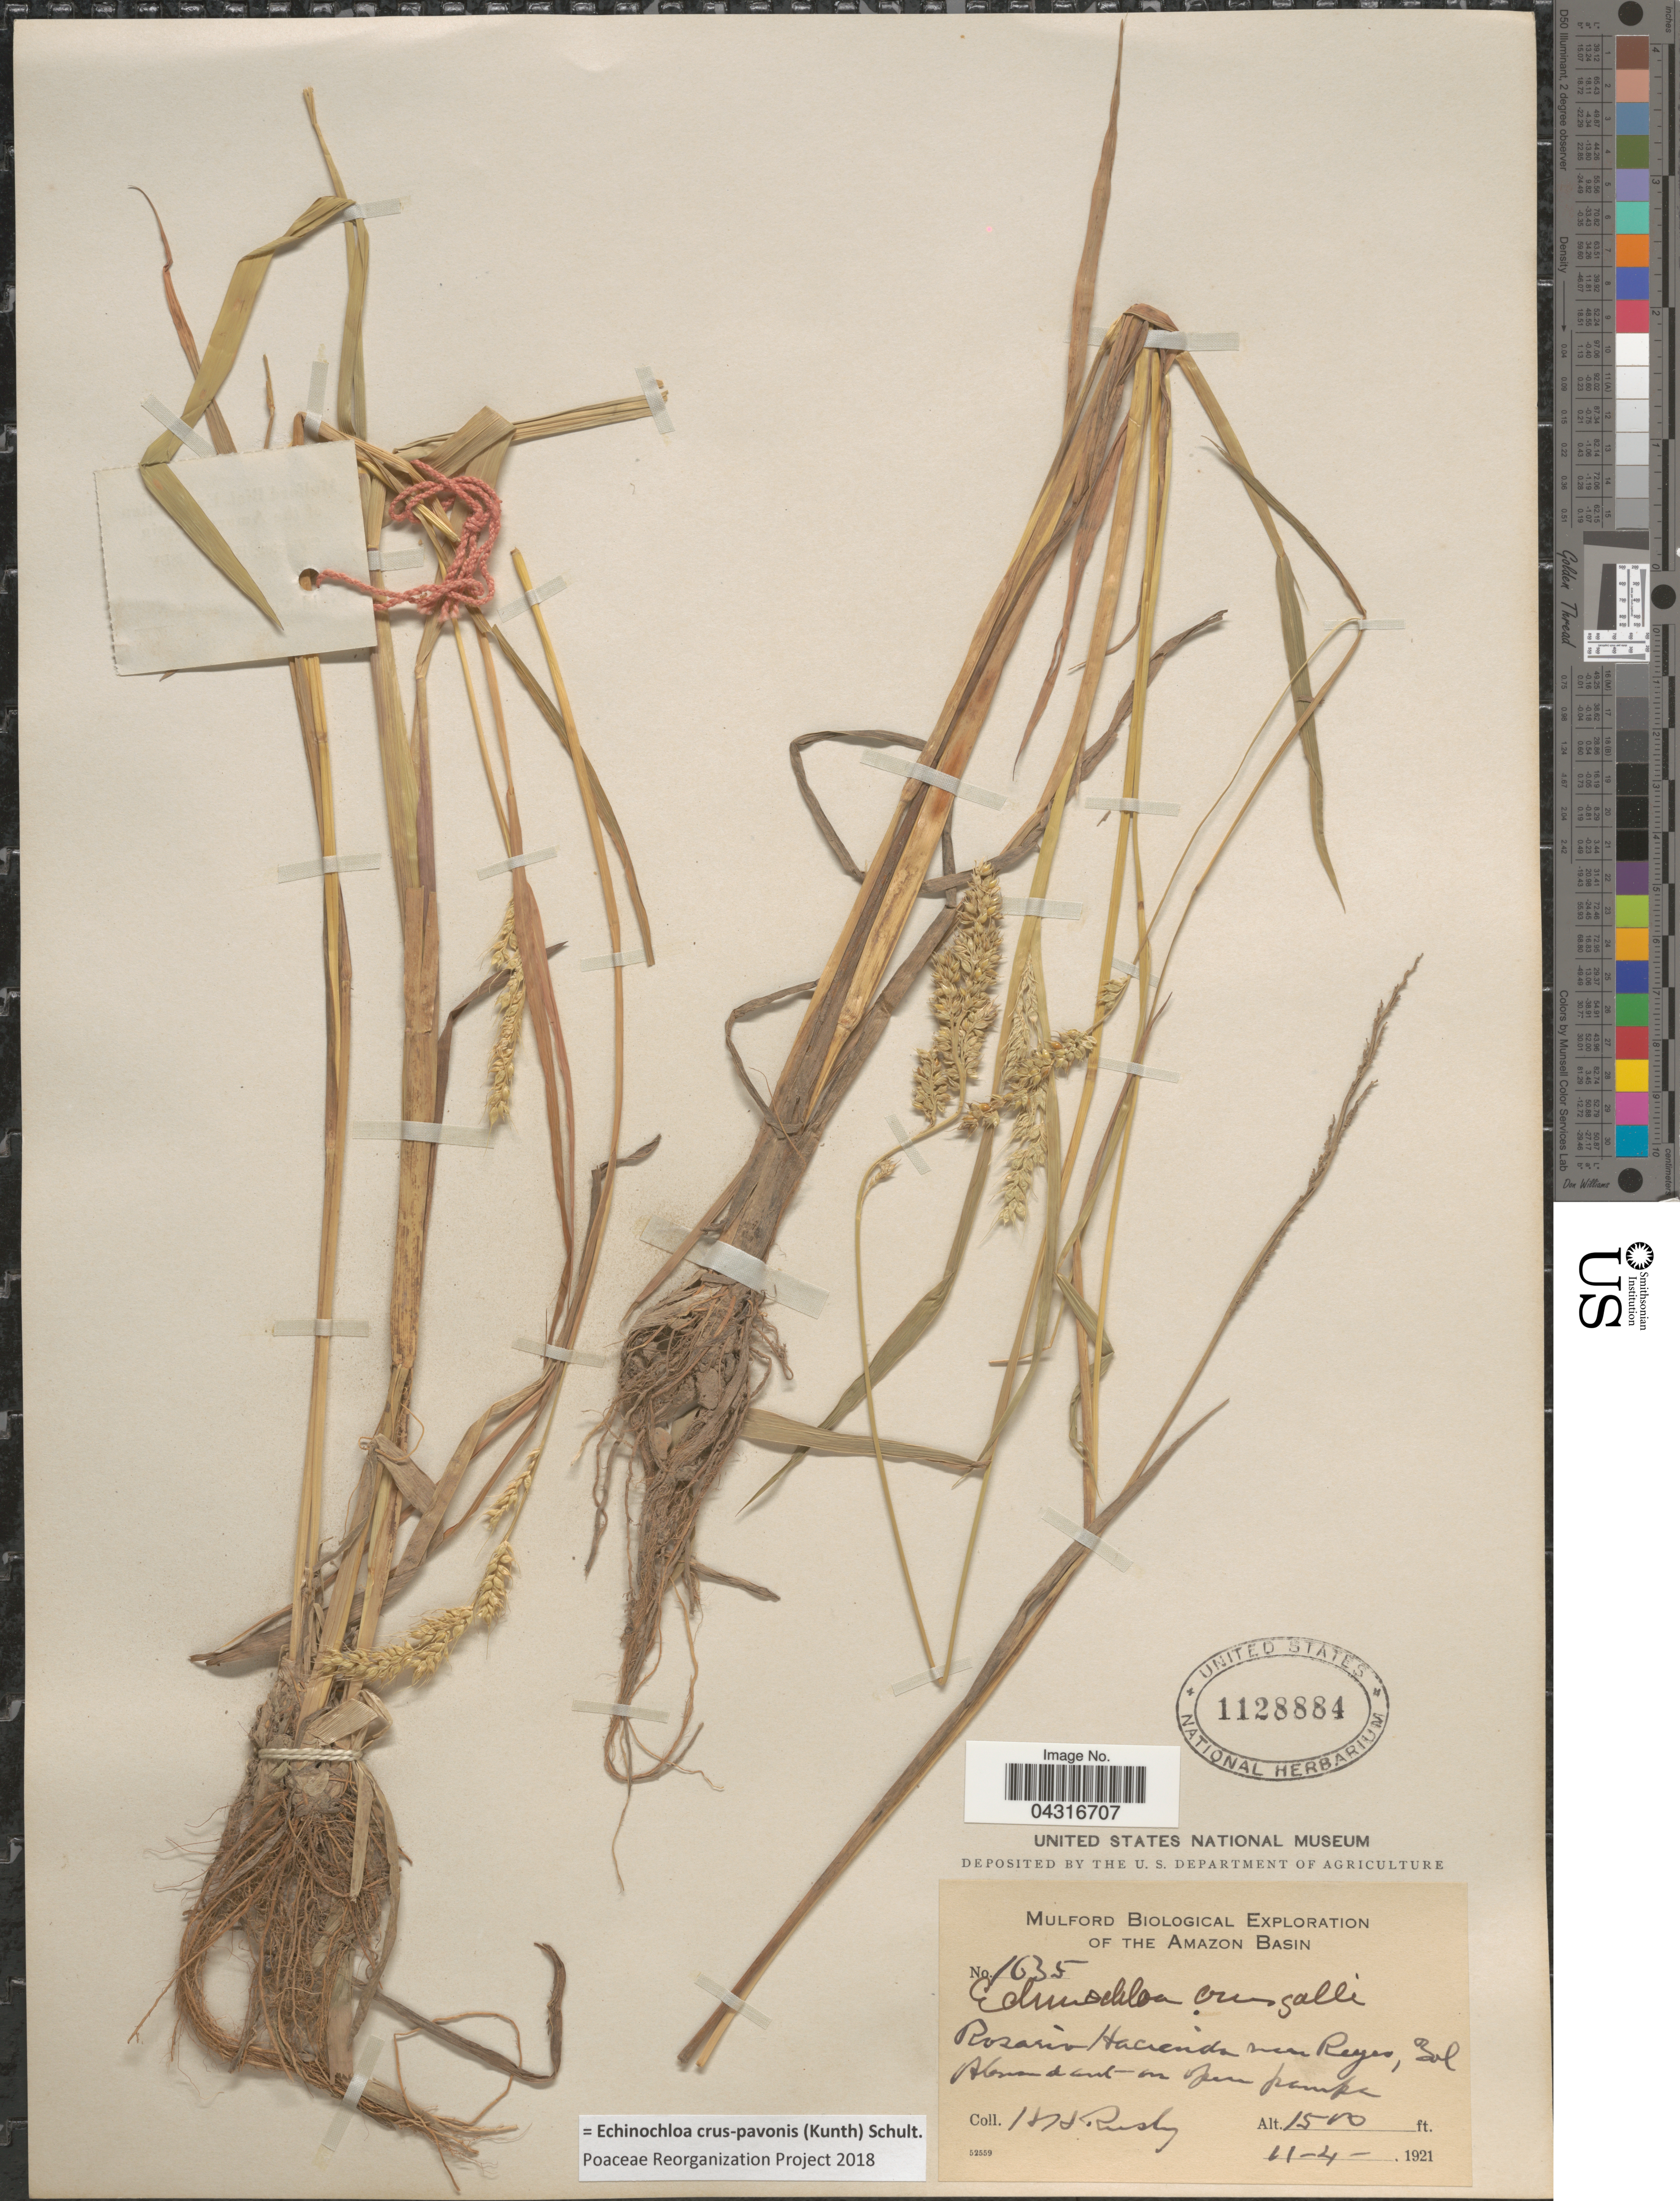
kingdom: Plantae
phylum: Tracheophyta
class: Liliopsida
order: Poales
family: Poaceae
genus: Echinochloa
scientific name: Echinochloa crus-pavonis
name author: (Kunth) Schult.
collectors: H. H. Rusby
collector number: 1635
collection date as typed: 11-4-1921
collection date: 1921-11-04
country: Bolivia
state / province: Beni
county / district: José Ballivián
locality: Rosario Hacienda near Reyes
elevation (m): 457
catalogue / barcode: US 1128884